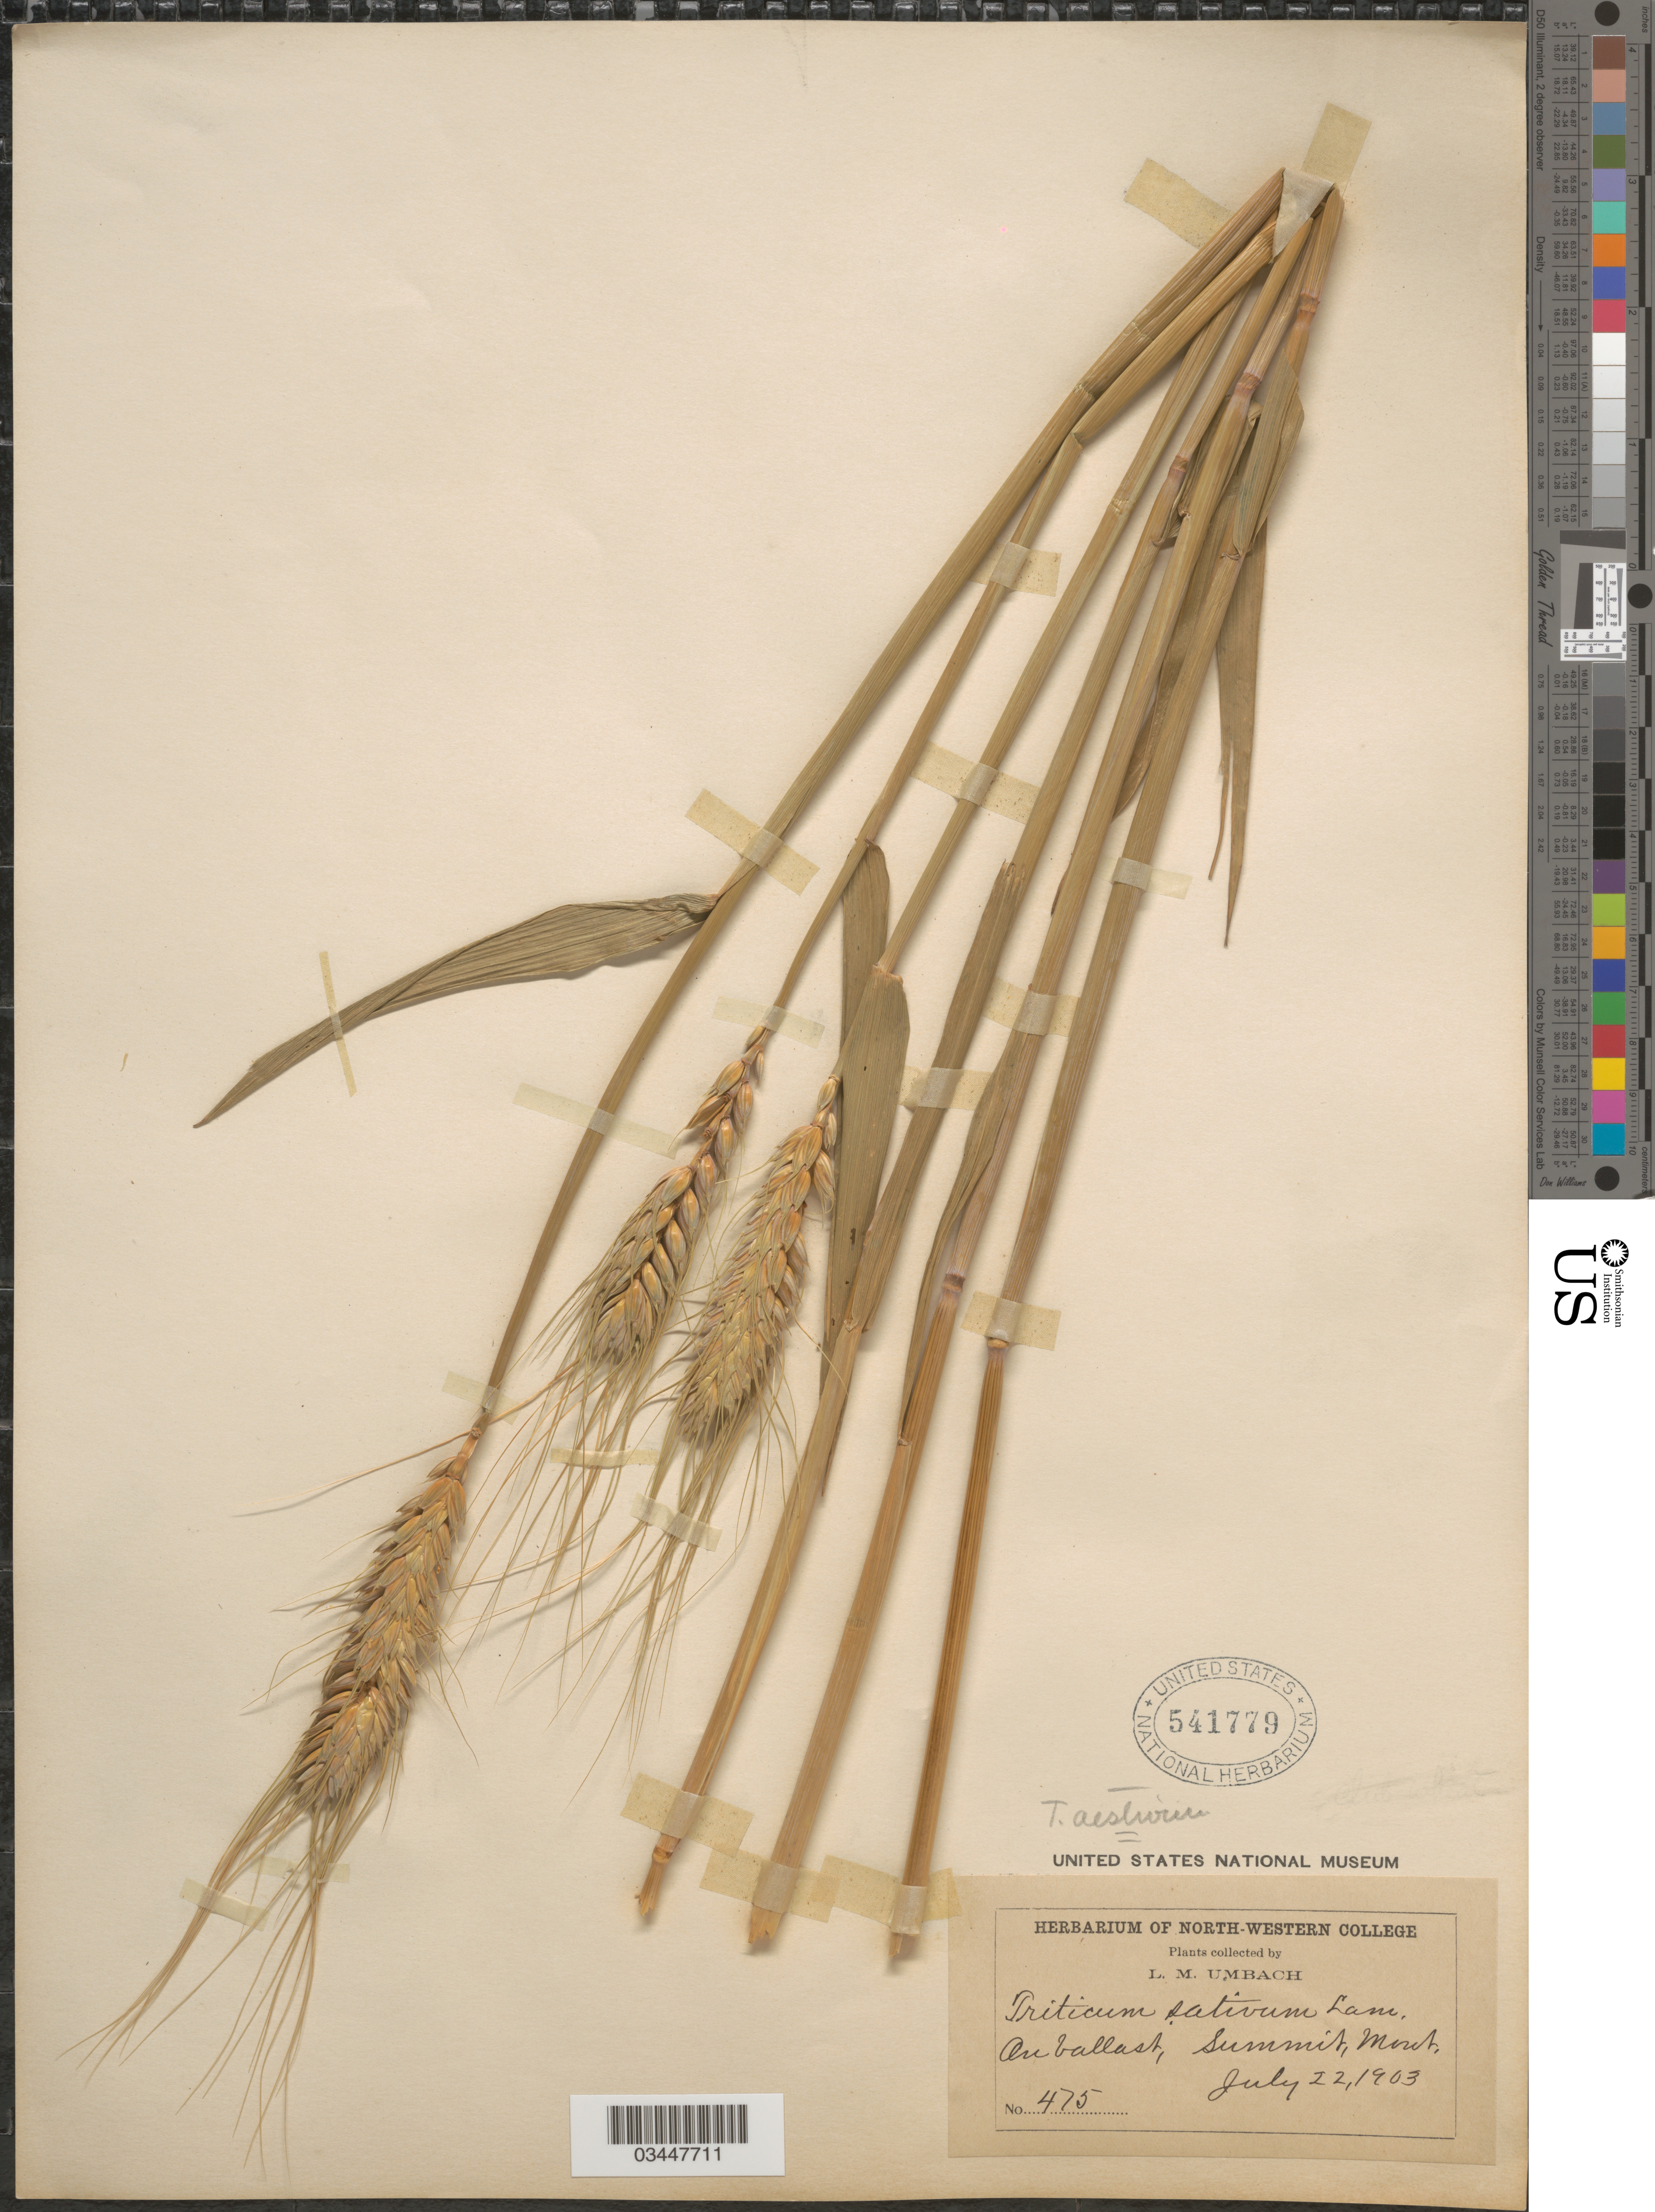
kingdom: Plantae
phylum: Tracheophyta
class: Liliopsida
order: Poales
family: Poaceae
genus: Triticum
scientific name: Triticum aestivum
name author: L.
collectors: L. M. Umbach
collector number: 475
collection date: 1903-07-22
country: United States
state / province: Montana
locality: On ballast, Summit.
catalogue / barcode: US 541779